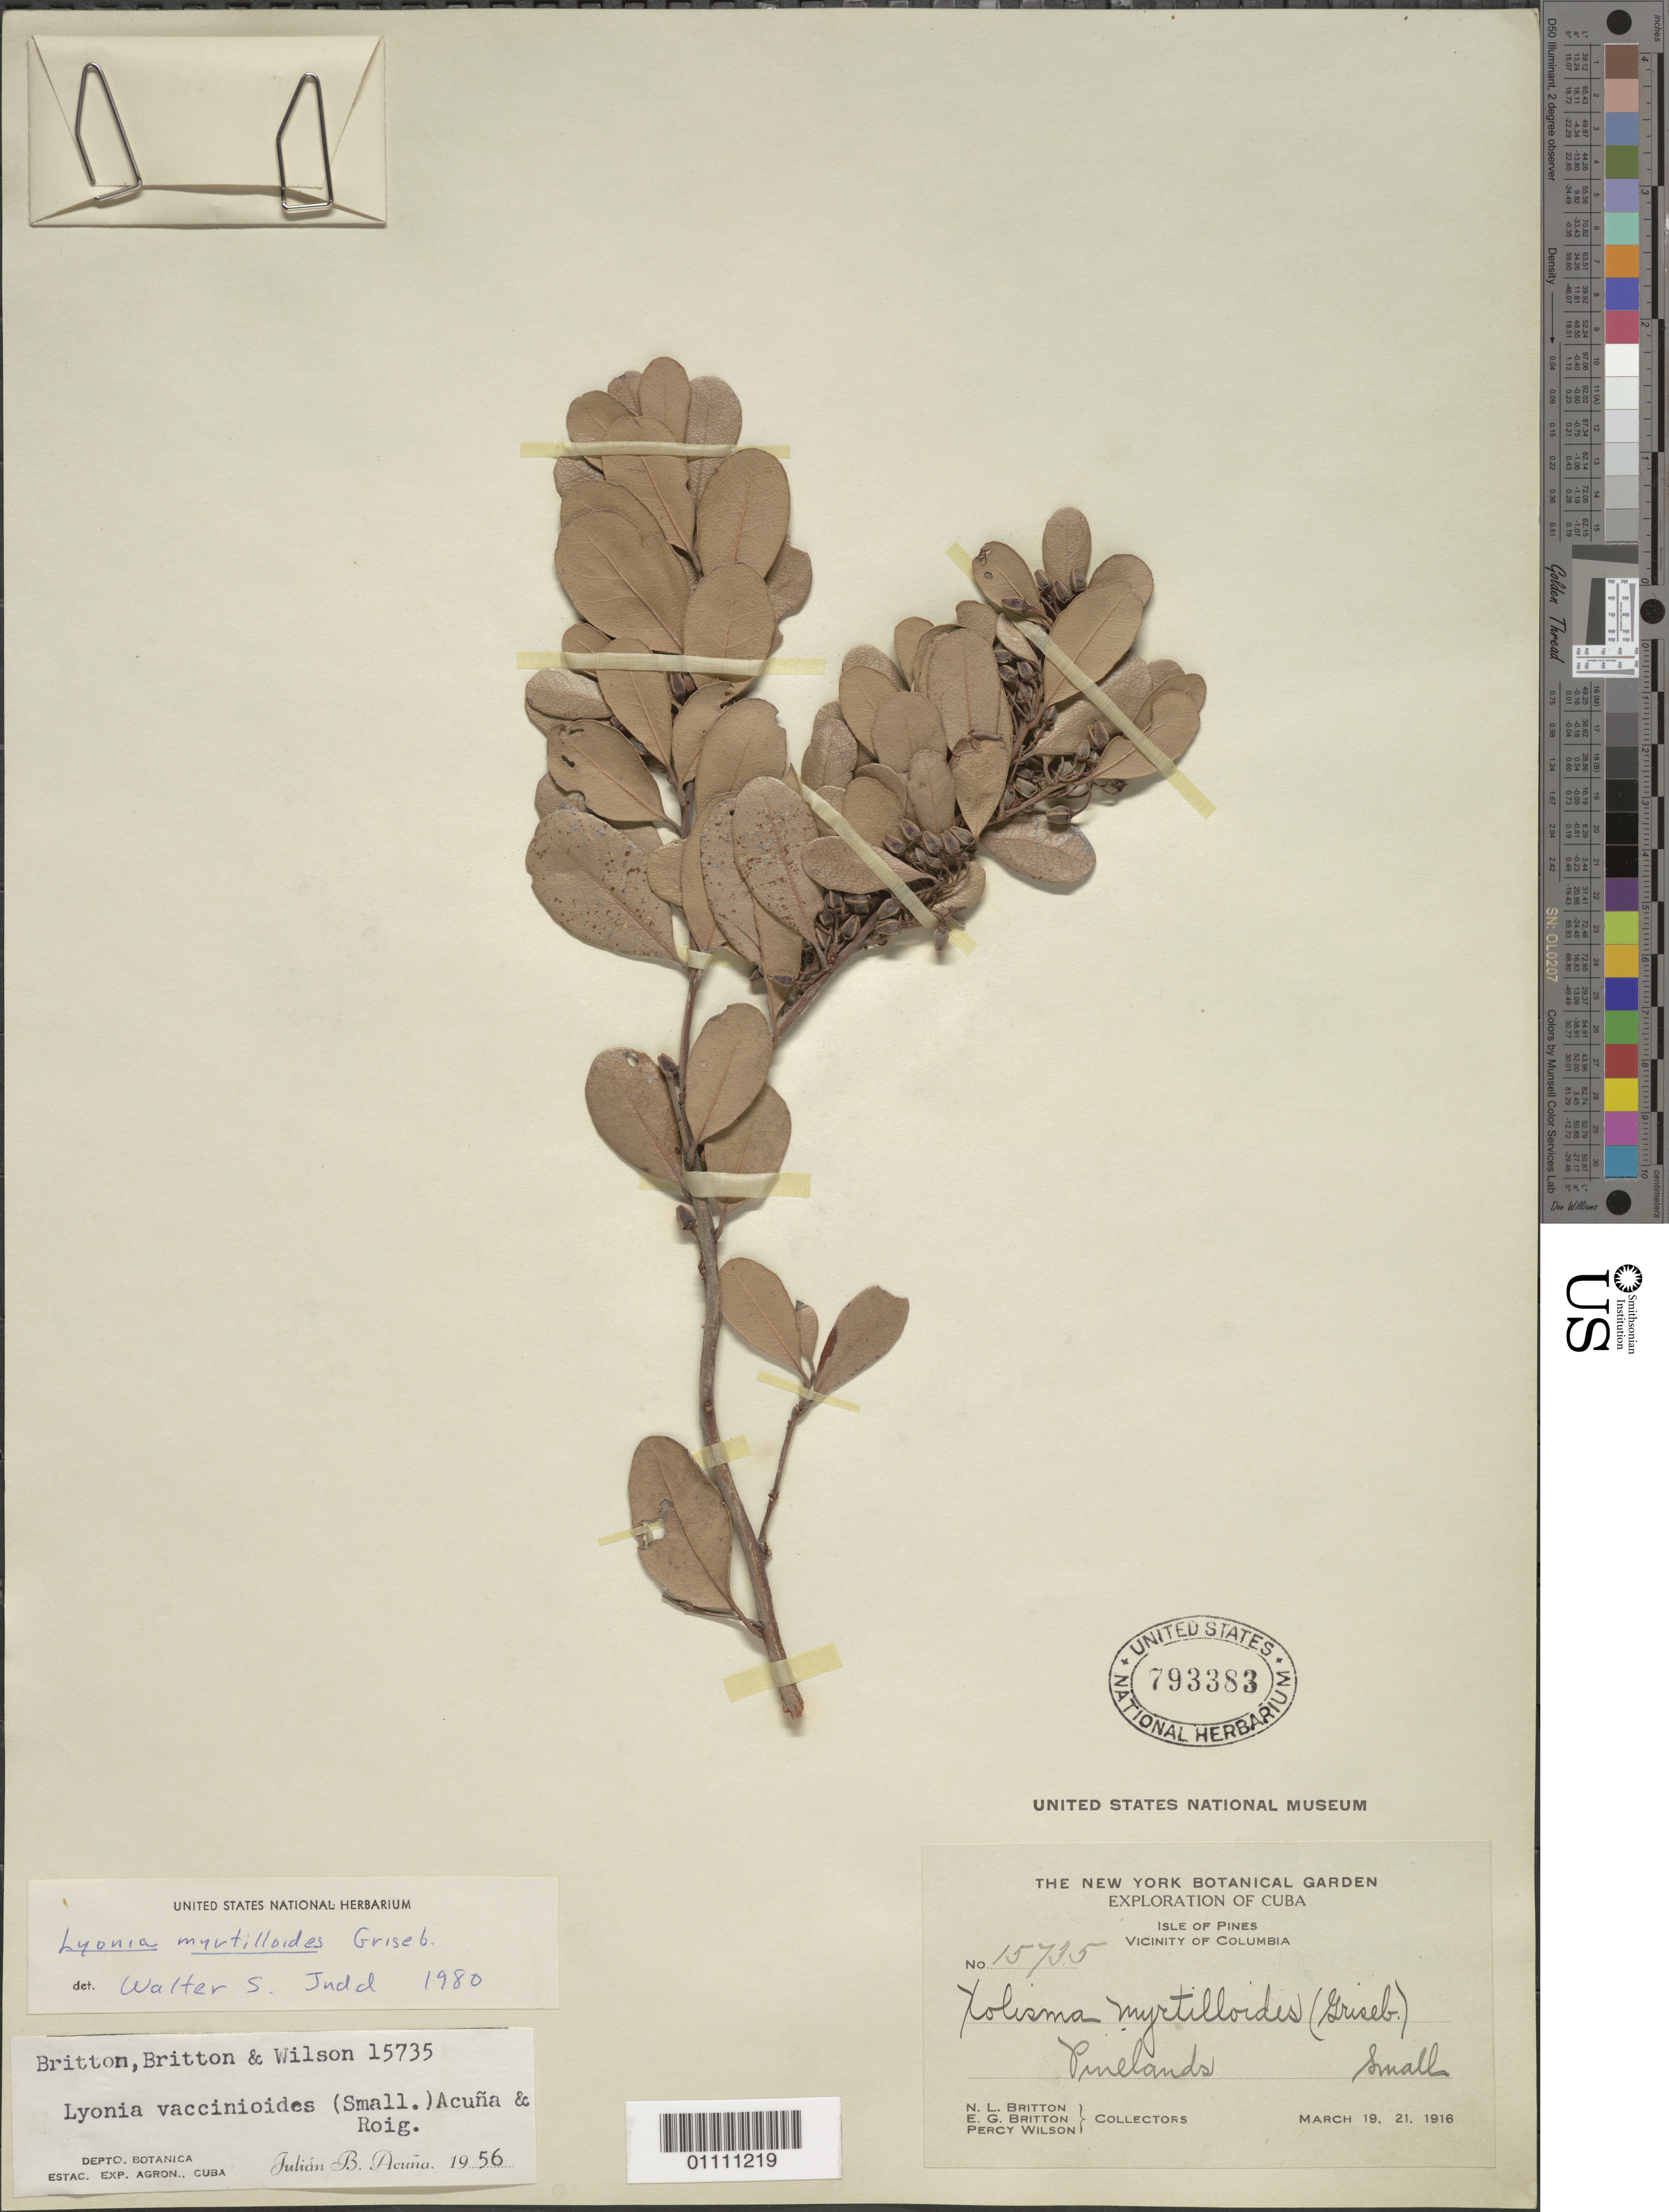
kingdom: Plantae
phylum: Tracheophyta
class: Magnoliopsida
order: Ericales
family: Ericaceae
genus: Lyonia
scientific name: Lyonia myrtilloides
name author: Griseb.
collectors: N. Britton, E. G. Britton & P. Wilson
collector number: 15735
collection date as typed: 19 Mar 1916 and 21 Mar 1916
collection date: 1916-03-19,1916-03-21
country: Cuba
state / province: Isla de La Juventud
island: Isla de la Juventud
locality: Vicinity of Columbia Pinelands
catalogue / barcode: US 793383